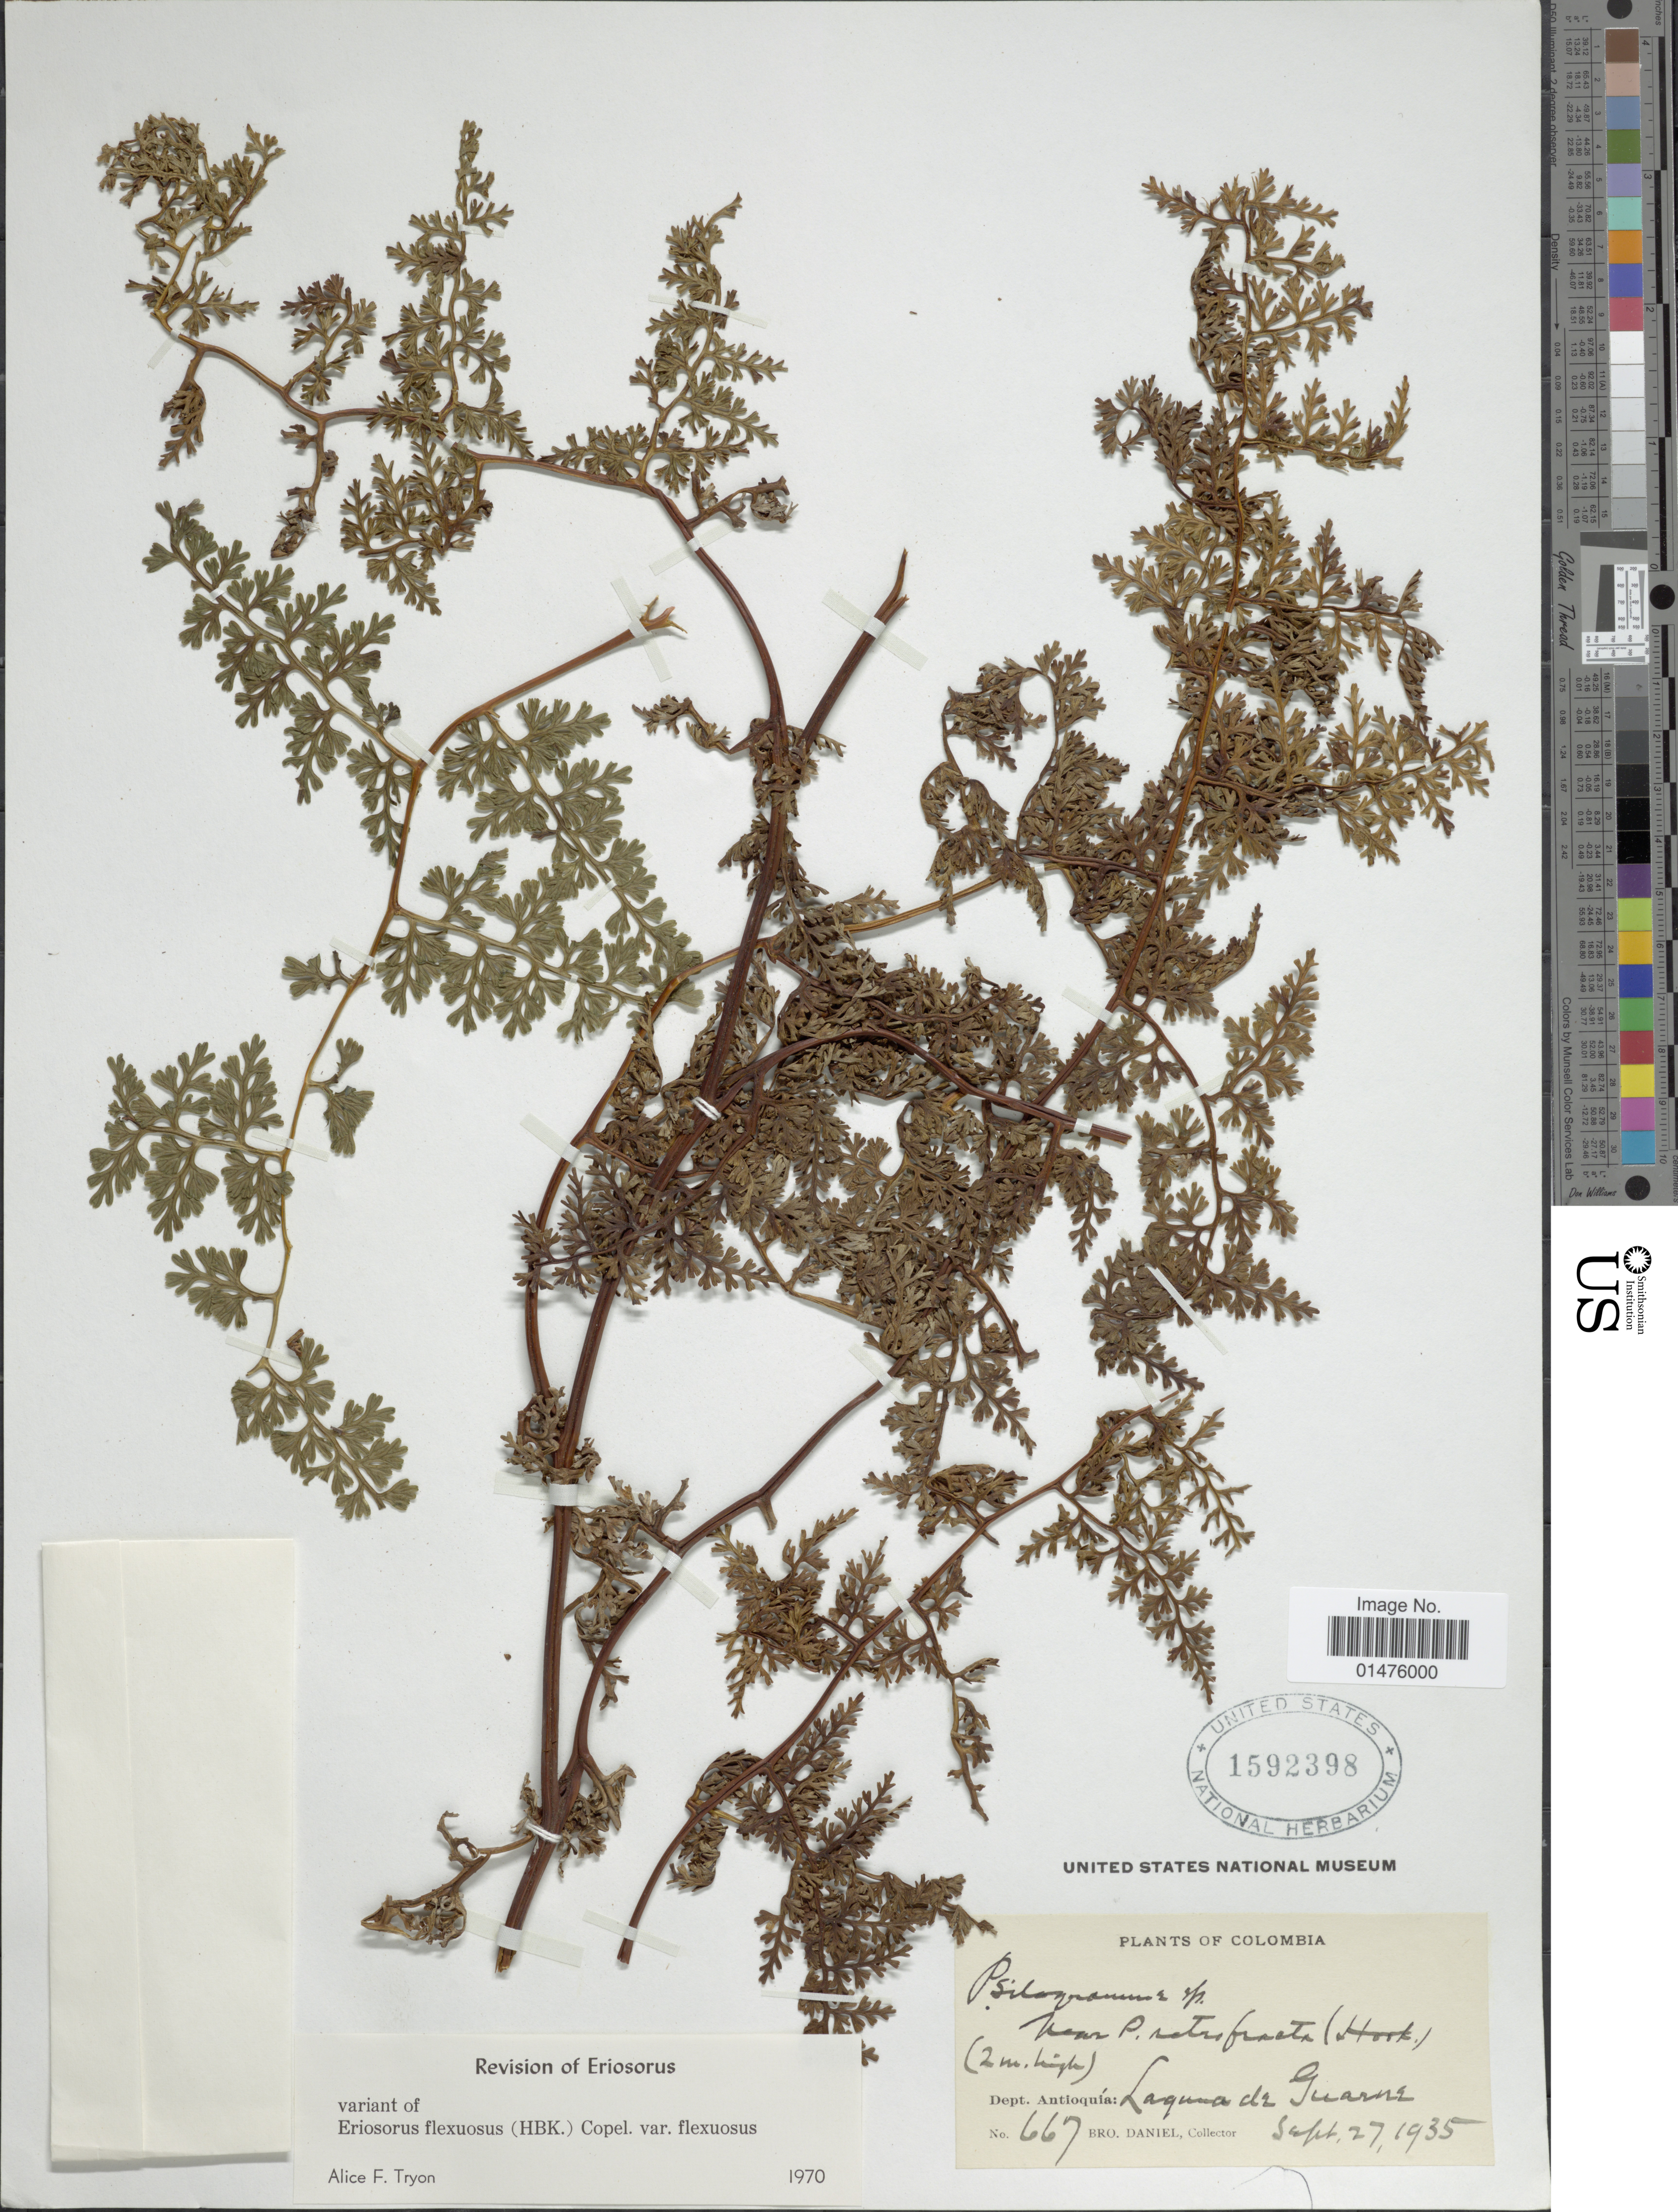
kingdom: Plantae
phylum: Tracheophyta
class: Polypodiopsida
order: Polypodiales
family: Pteridaceae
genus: Jamesonia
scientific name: Jamesonia flexuosa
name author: (Humb. & Bonpl.) Christenh.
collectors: Bro. Daniel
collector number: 667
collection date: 1935-09-27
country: Colombia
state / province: Antioquia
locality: Dept. Antioquía: laguna de Guarne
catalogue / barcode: US 1592398